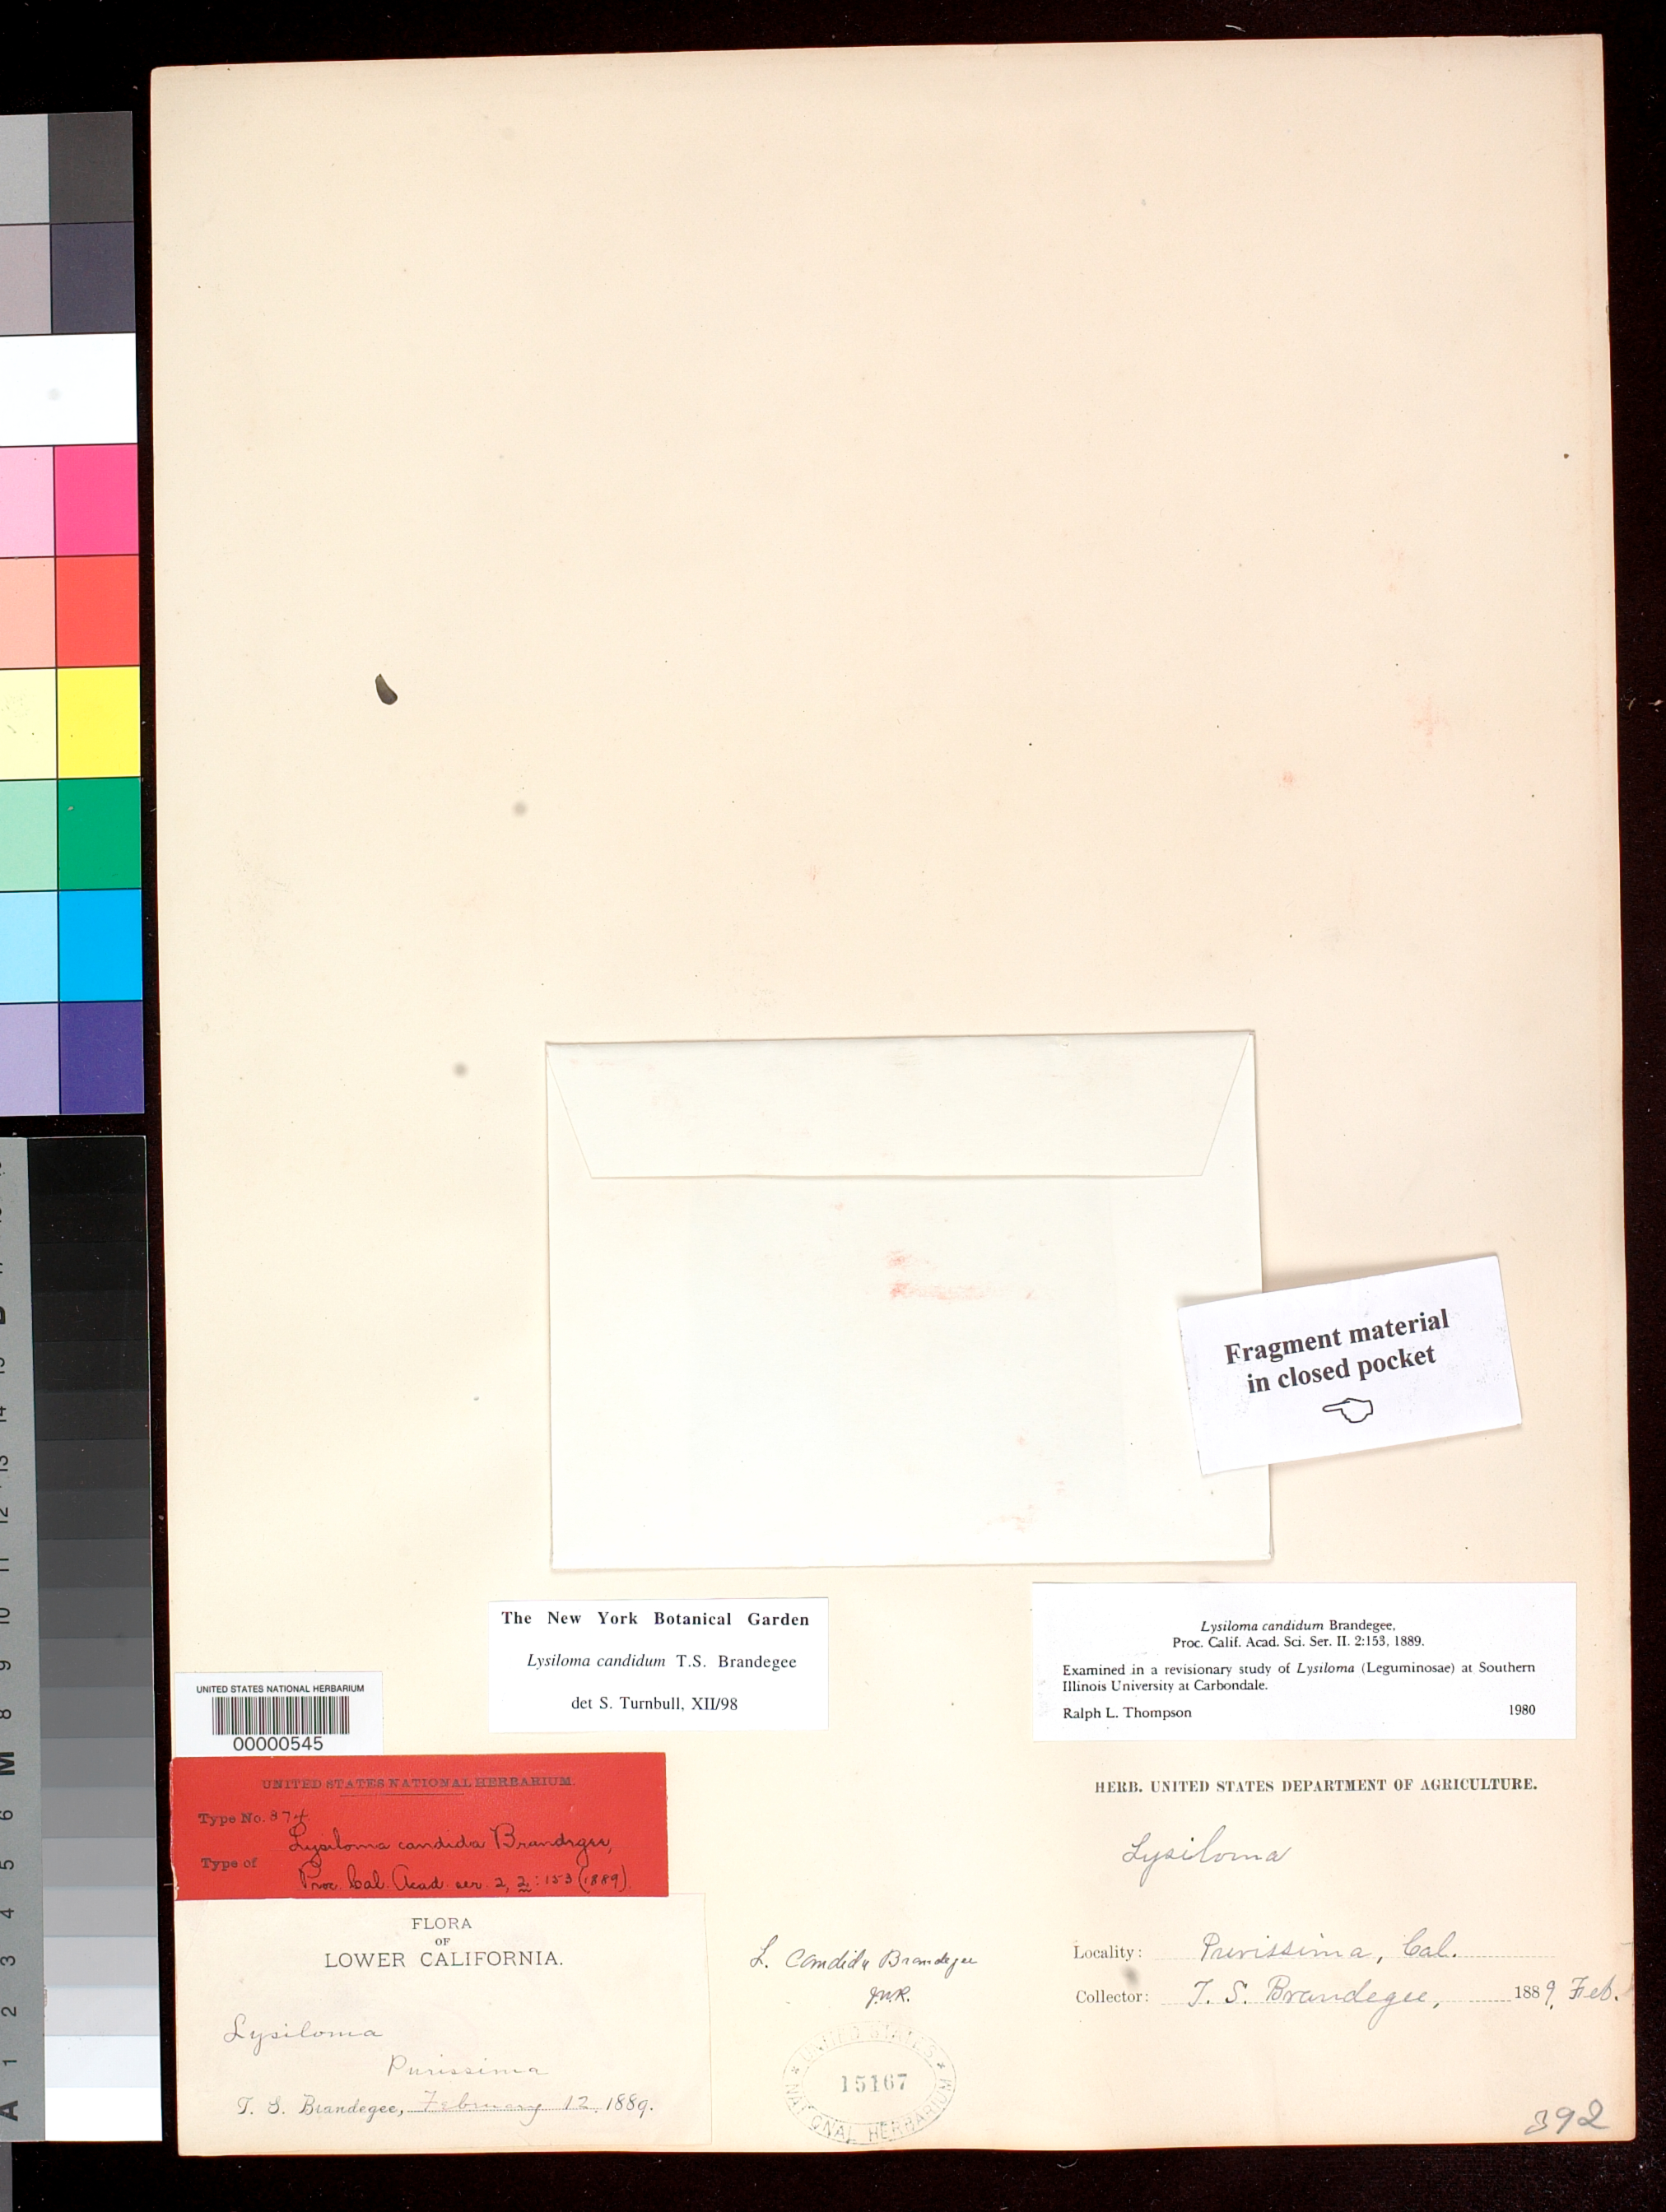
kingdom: Plantae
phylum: Tracheophyta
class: Magnoliopsida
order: Fabales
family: Fabaceae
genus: Lysiloma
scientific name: Lysiloma candidum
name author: Brandegee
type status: Syntype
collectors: T. S. Brandegee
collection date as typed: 12 Feb 1889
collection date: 1889-02-12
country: Mexico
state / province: Baja California Sur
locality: La Purisima.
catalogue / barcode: US 15167